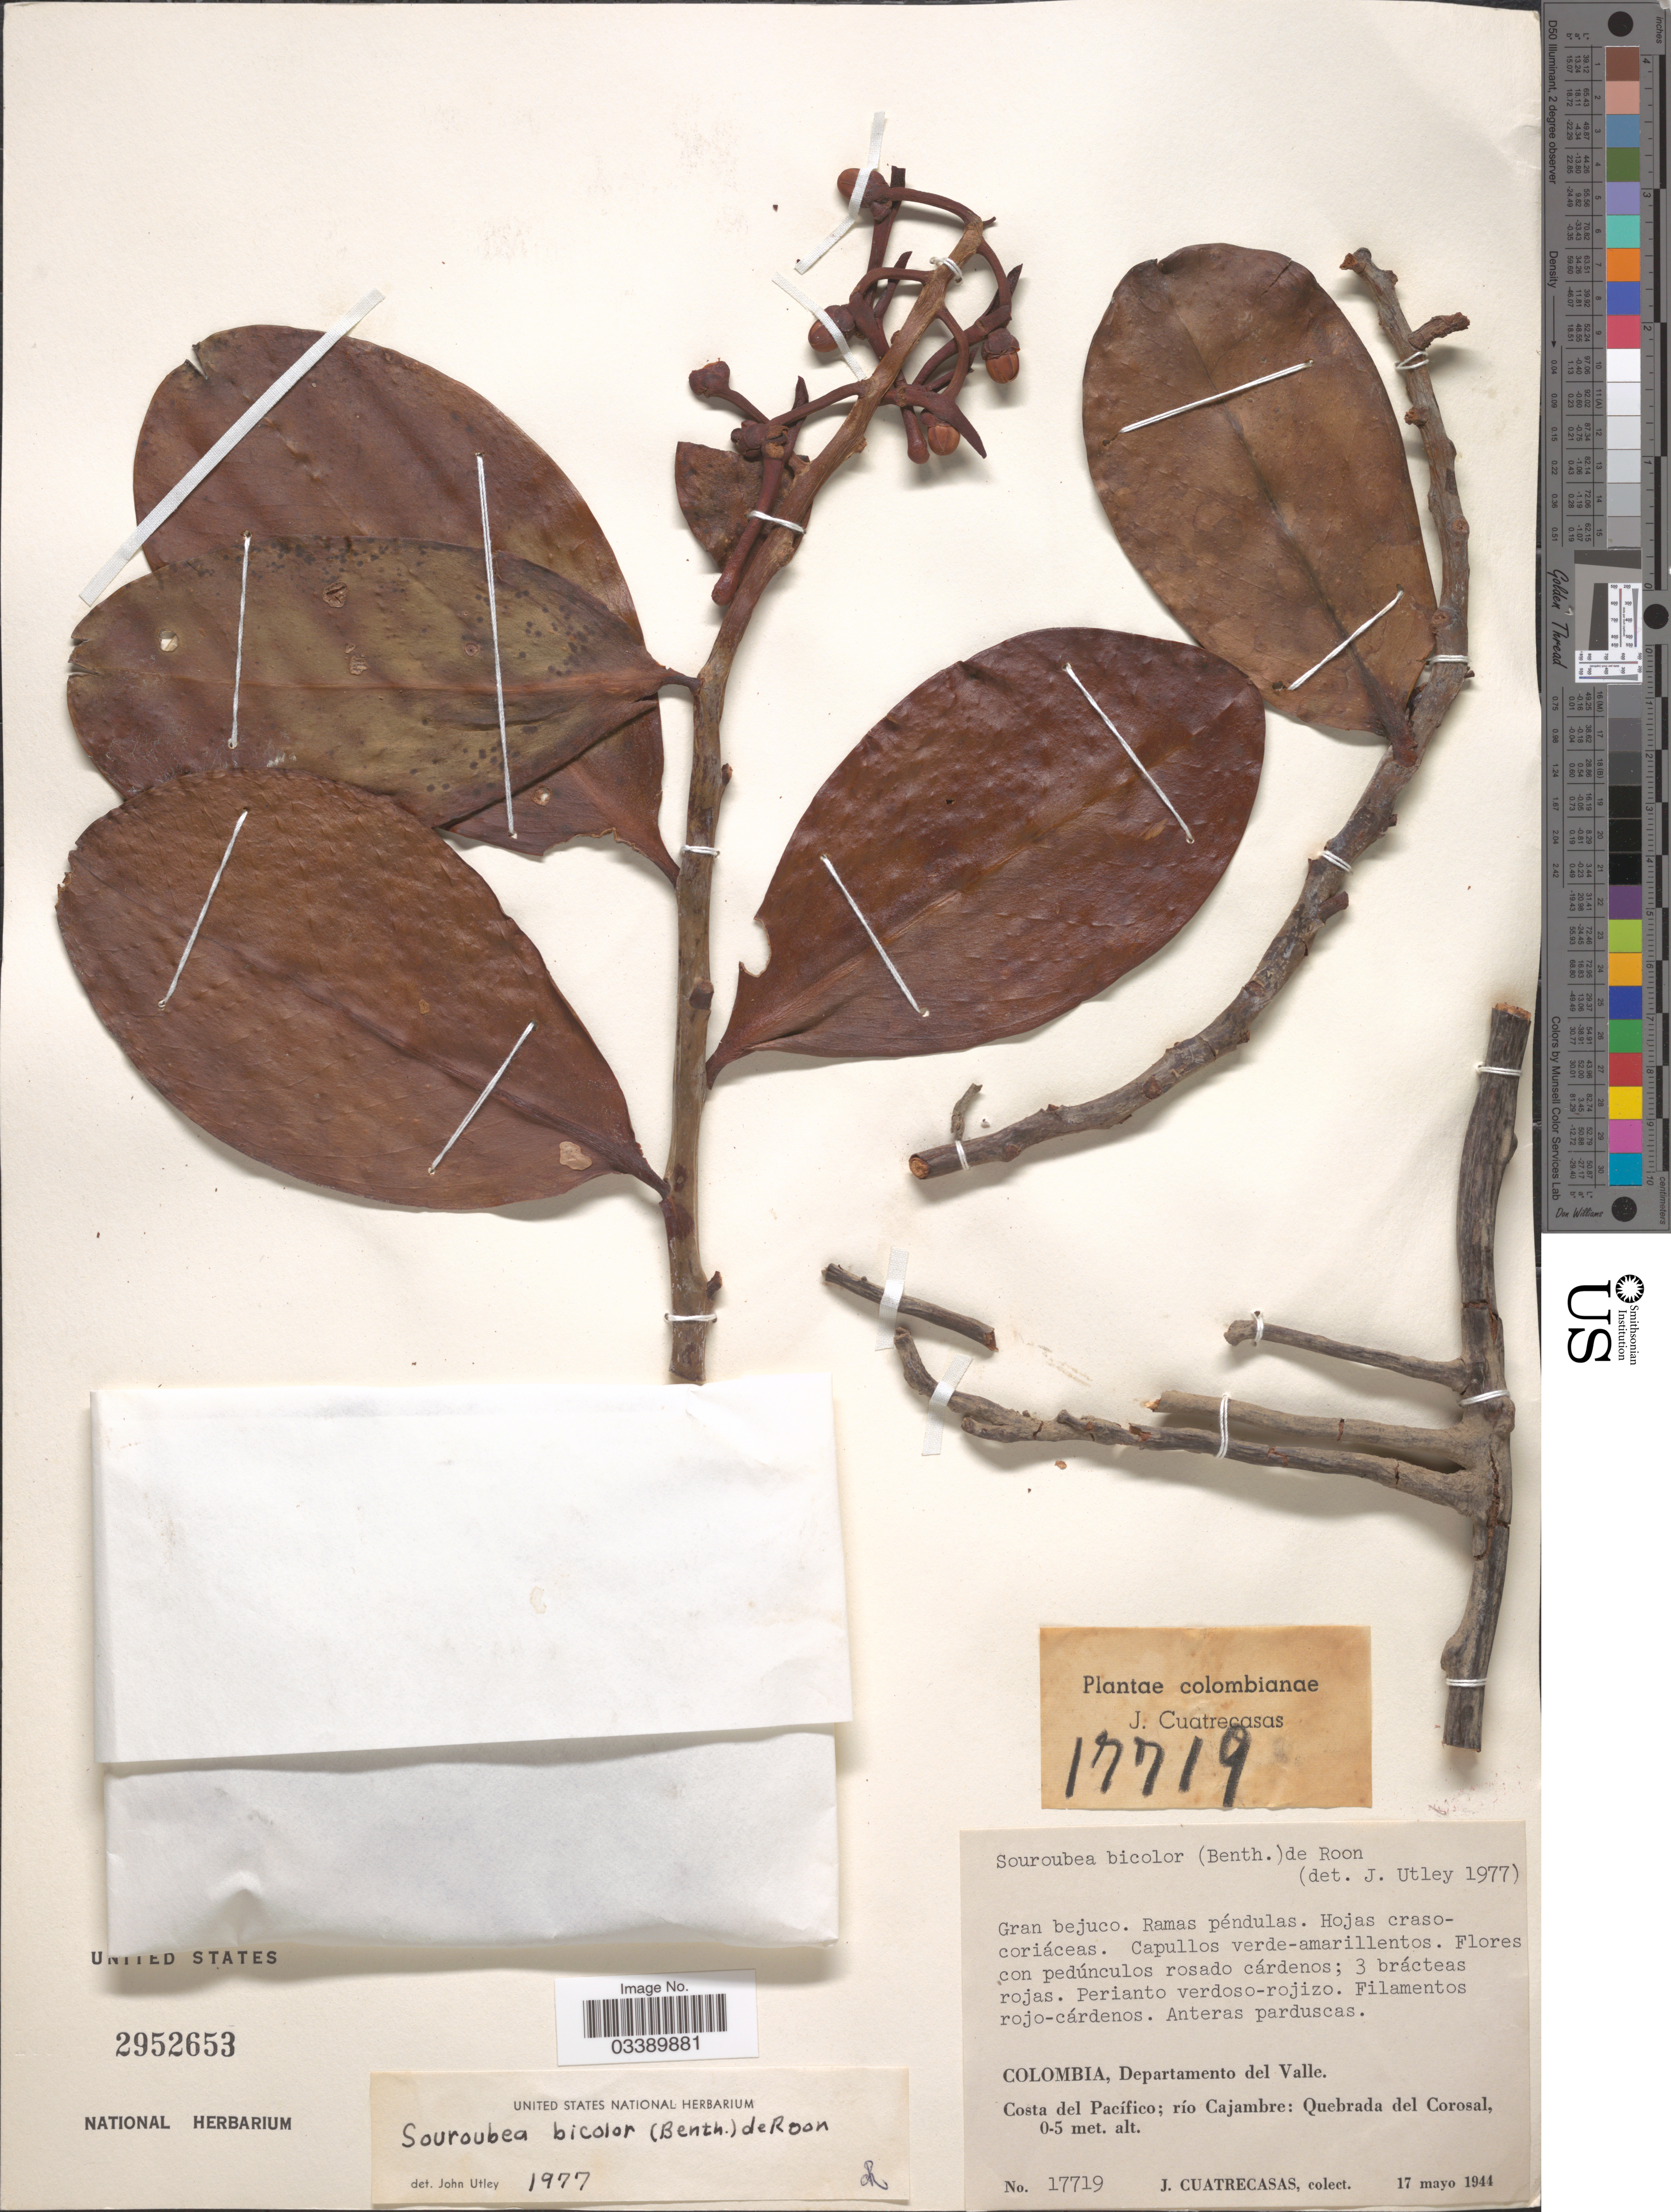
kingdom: Plantae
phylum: Tracheophyta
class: Magnoliopsida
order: Ericales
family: Marcgraviaceae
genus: Souroubea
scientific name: Souroubea bicolor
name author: (Benth.) de Roon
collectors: J. Cuatrecasas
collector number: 17719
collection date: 1944-05-17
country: Colombia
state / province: Valle del Cauca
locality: Departamento del Valle. Costa del Pacífico; río Cajambre: Quebrada del Corosal.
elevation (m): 0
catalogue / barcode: US 2952653